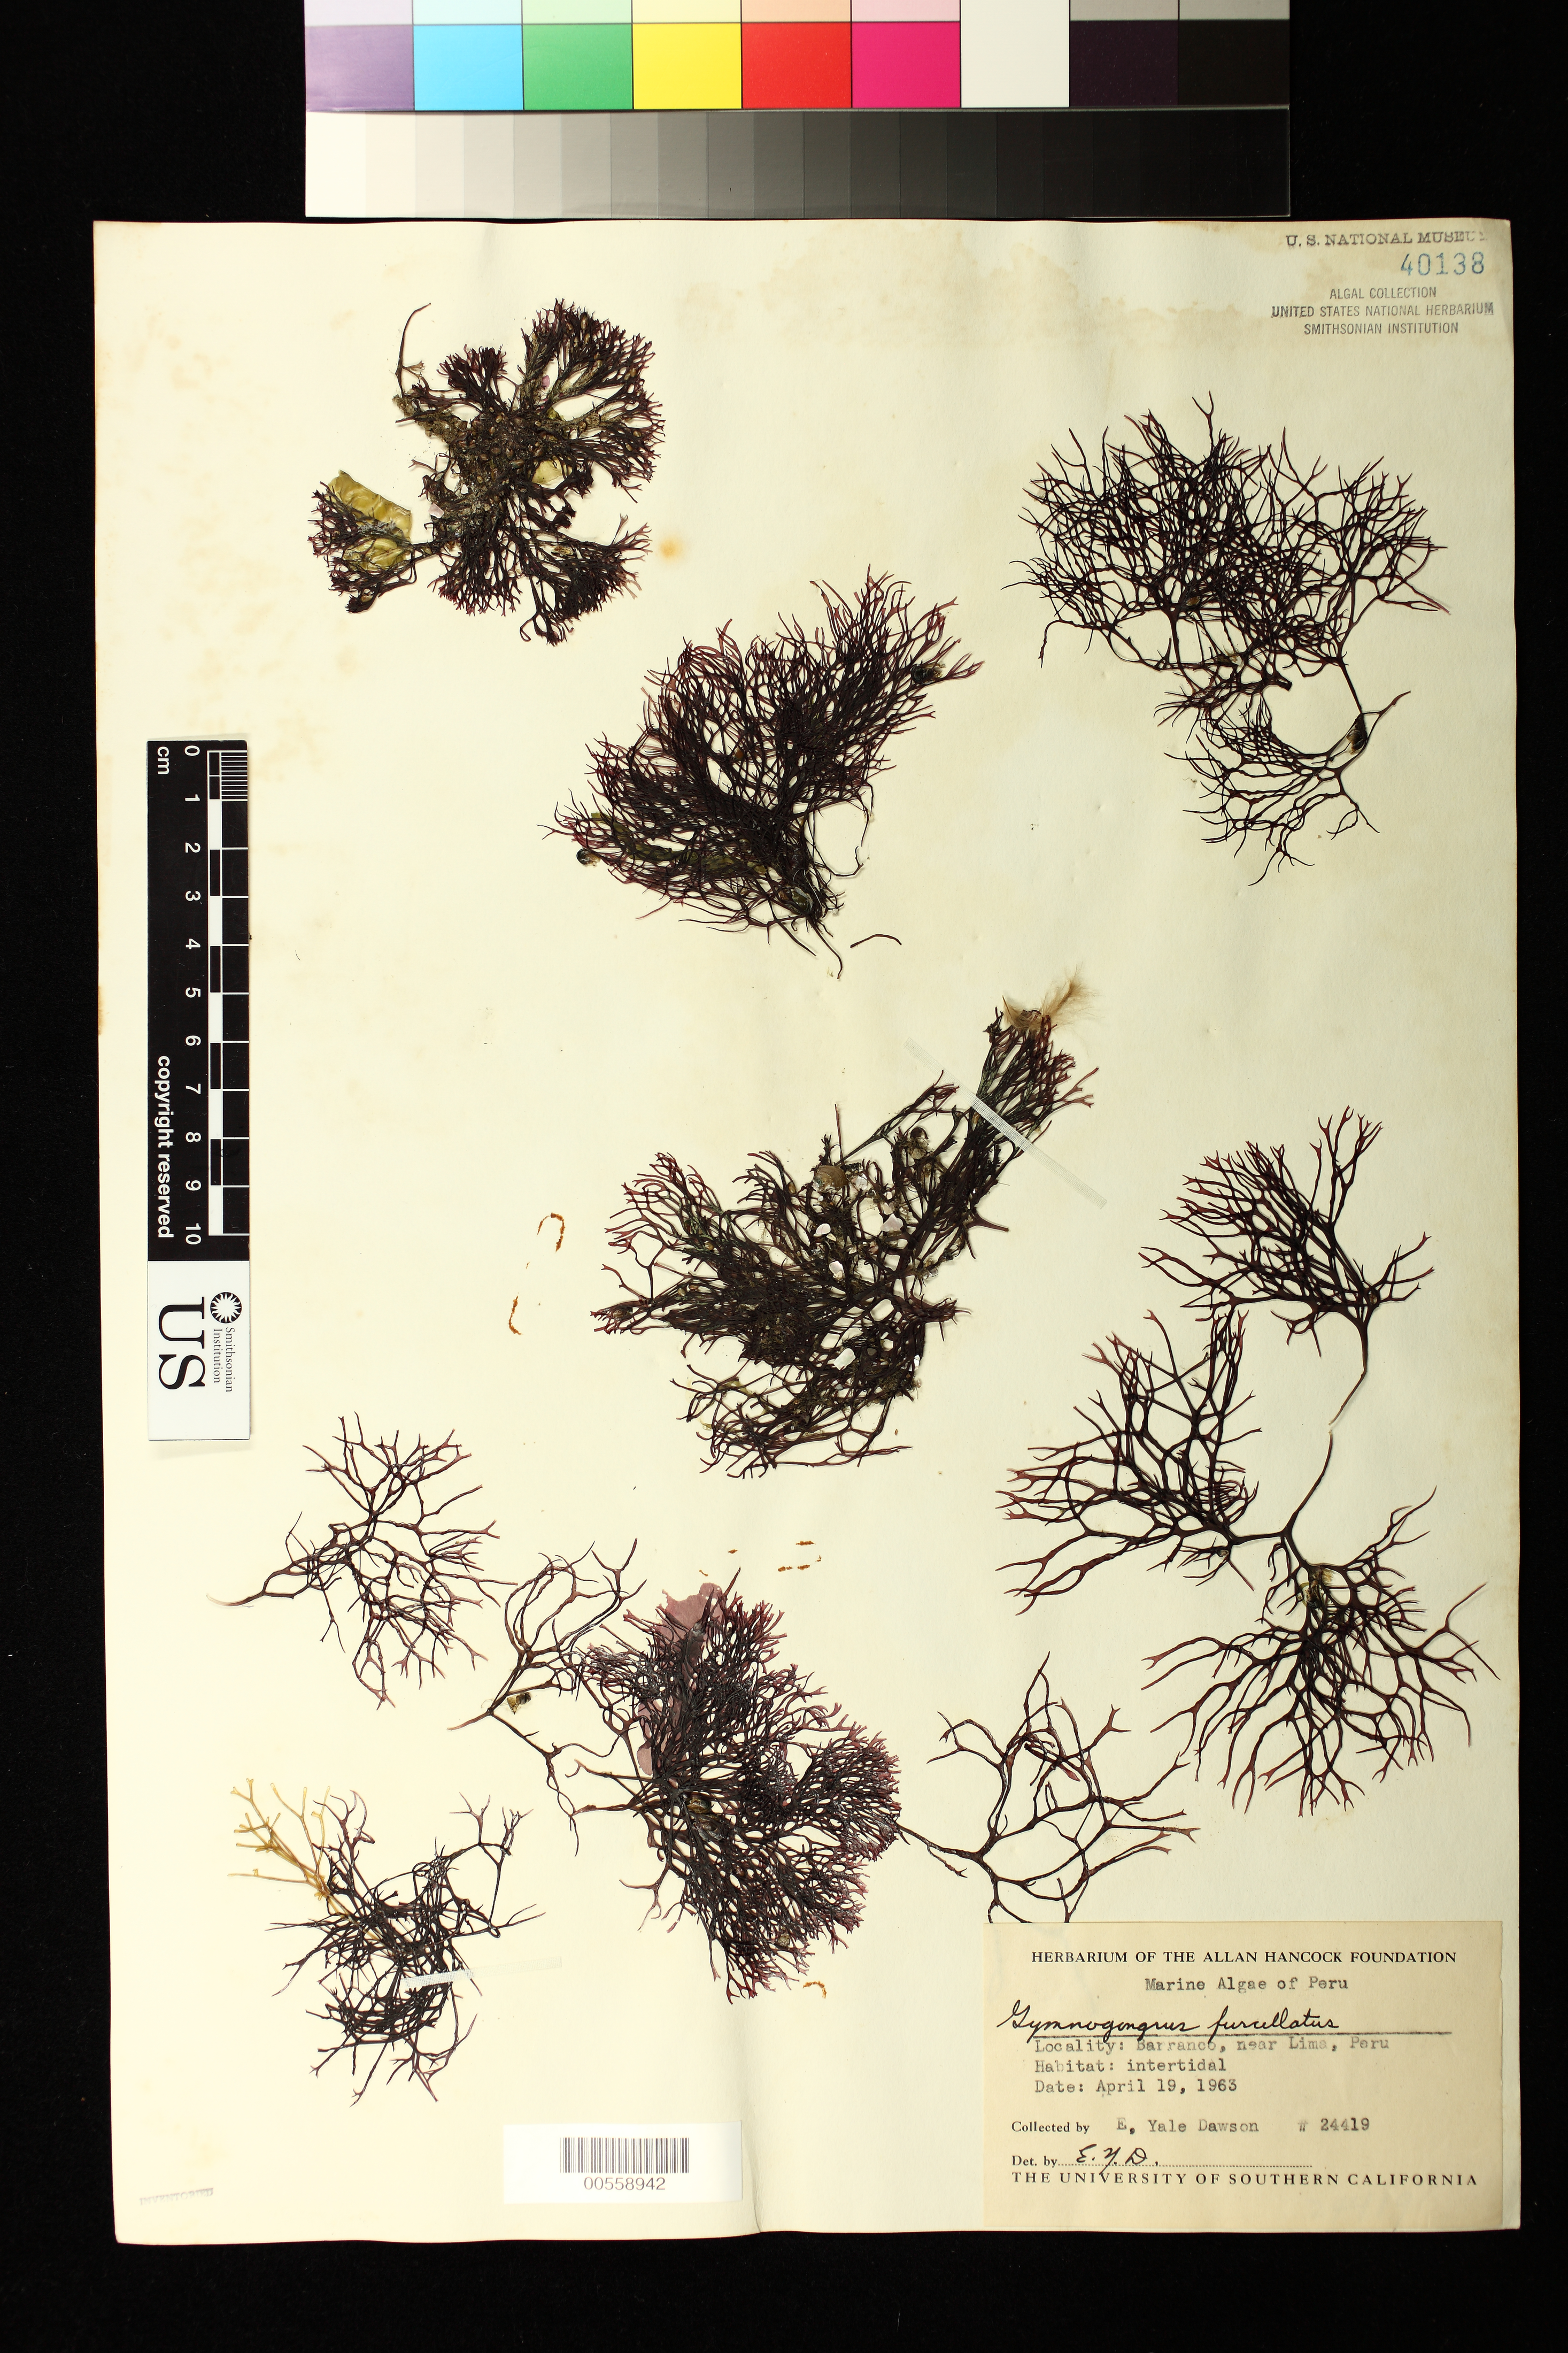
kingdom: Plantae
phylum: Rhodophyta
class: Florideophyceae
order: Gigartinales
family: Phyllophoraceae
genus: Gymnogongrus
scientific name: Gymnogongrus furcellatus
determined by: Dawson, E. Y.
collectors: E. Y. Dawson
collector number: EYD 24419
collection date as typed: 19 Apr 1963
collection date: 1963-04-19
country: Peru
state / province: Lima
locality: Barranco, near Lima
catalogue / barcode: US 40138